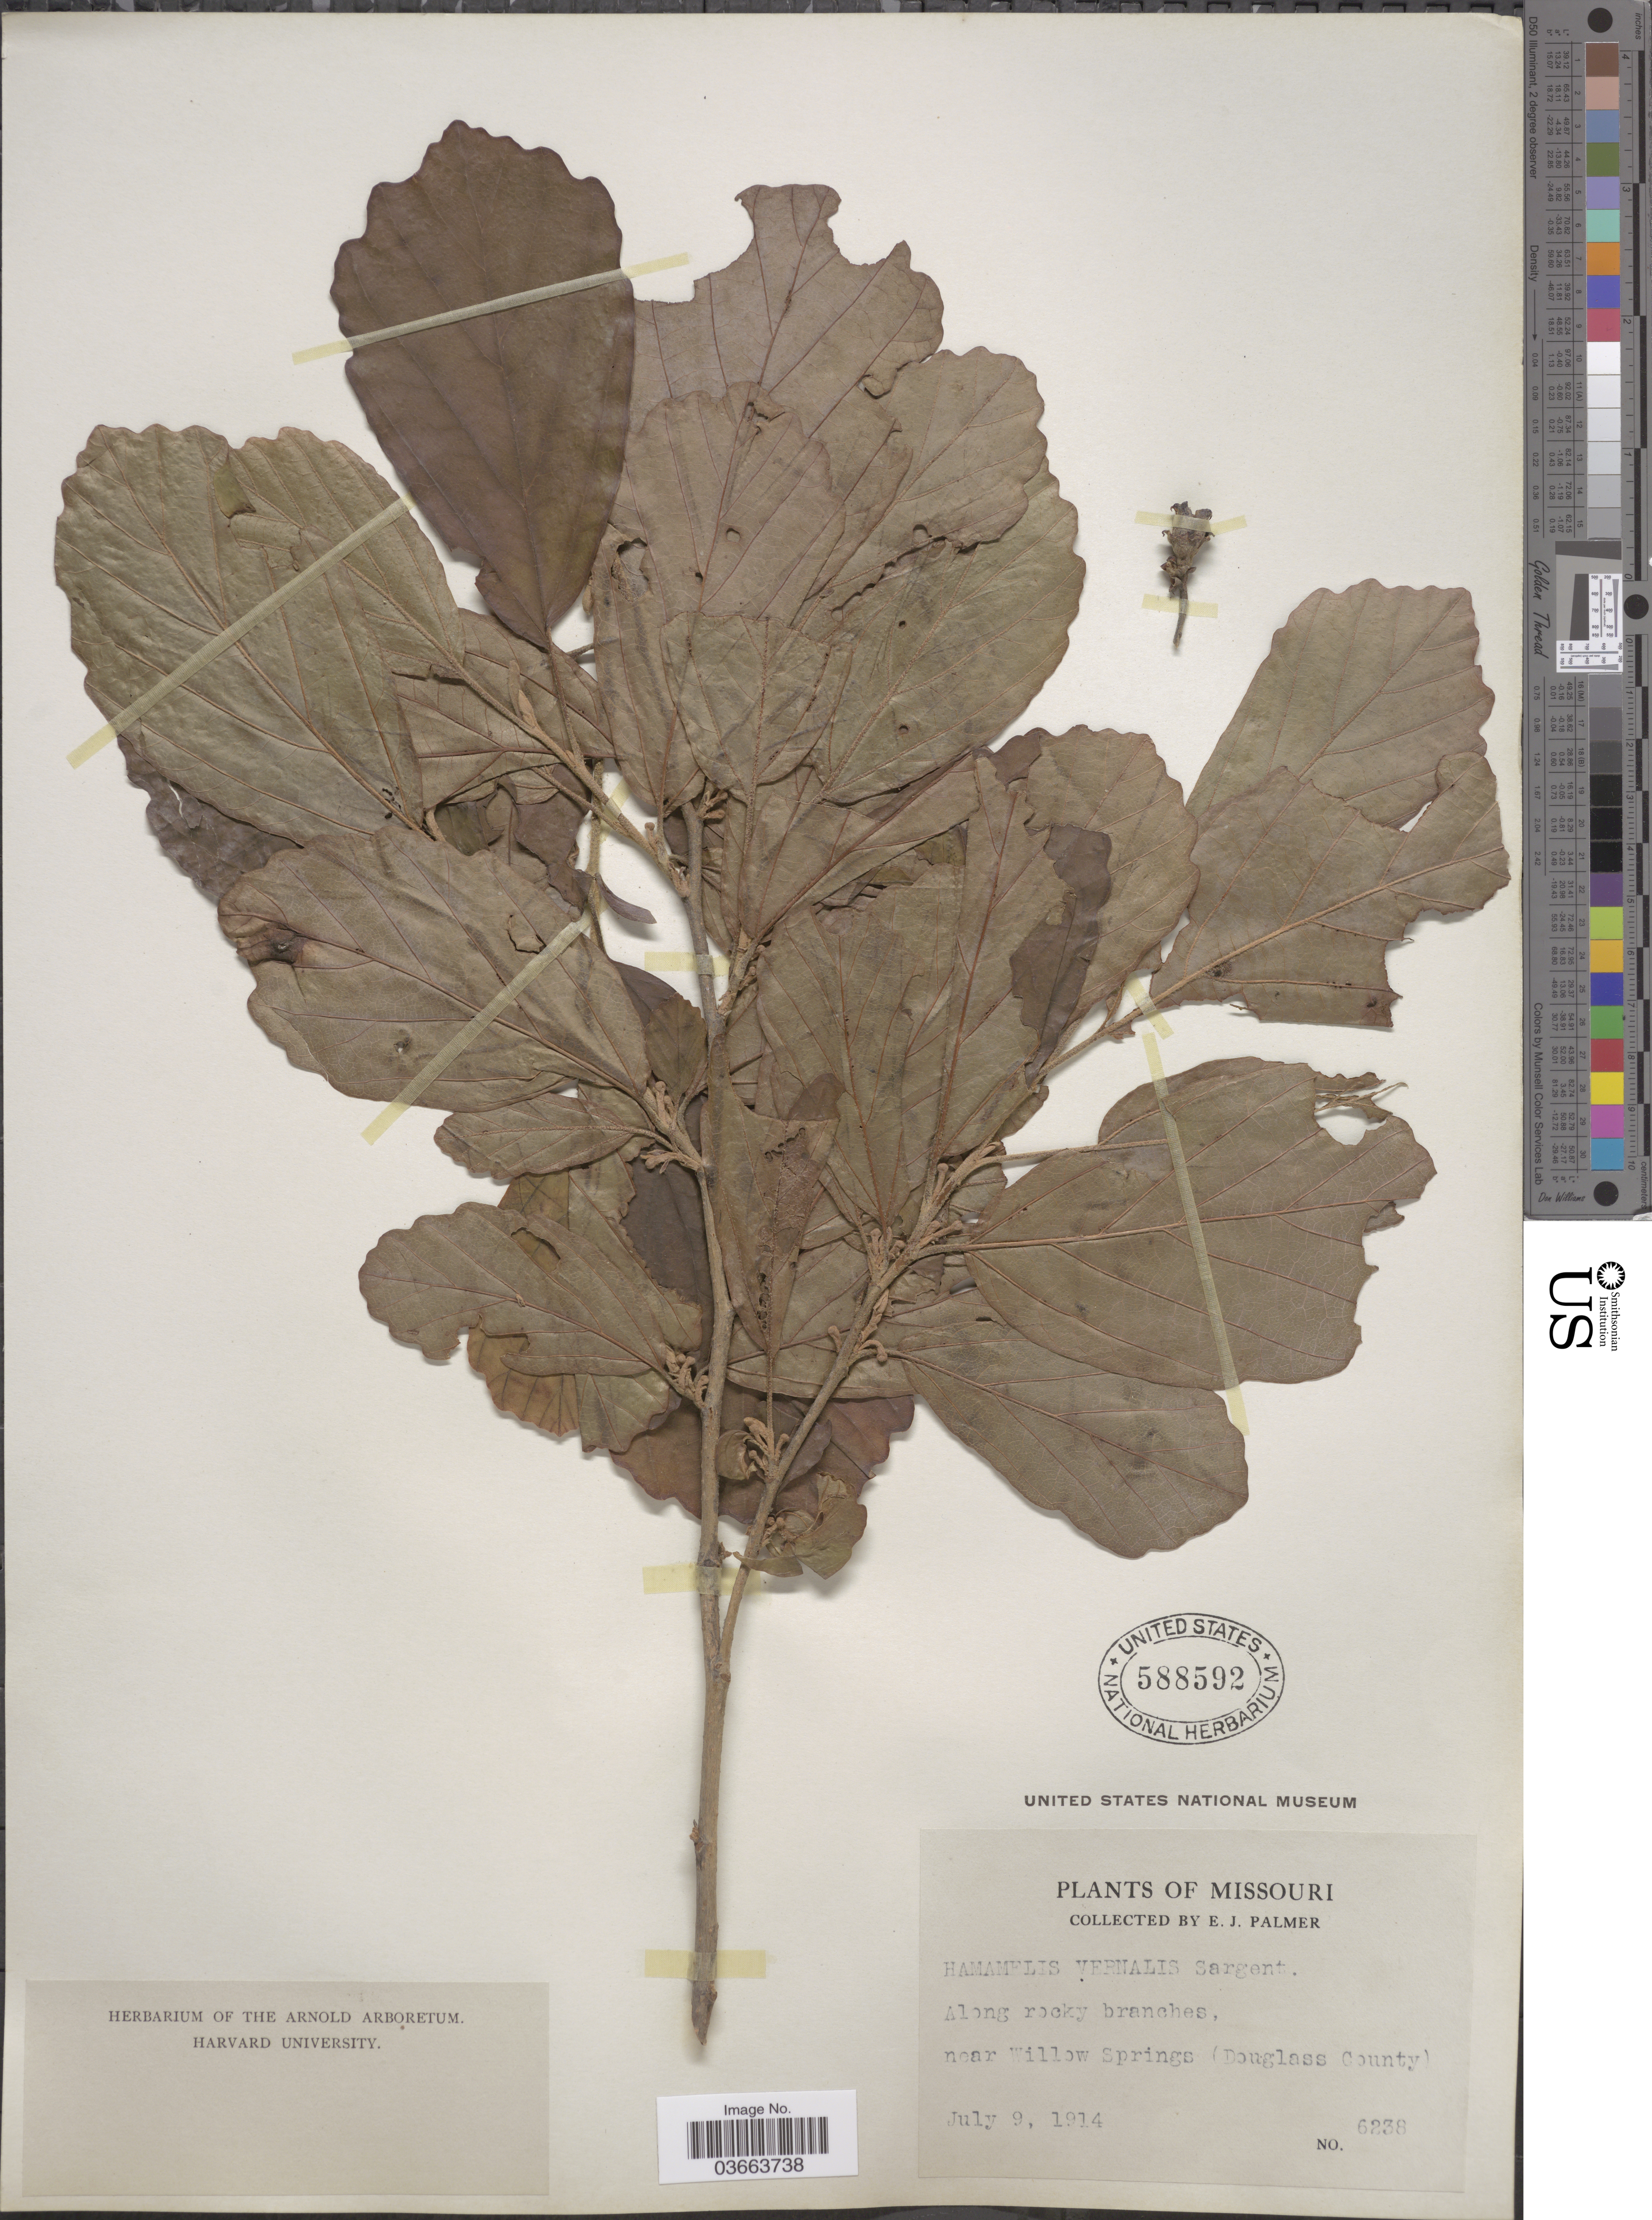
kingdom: Plantae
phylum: Tracheophyta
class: Magnoliopsida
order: Saxifragales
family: Hamamelidaceae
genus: Hamamelis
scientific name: Hamamelis vernalis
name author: Sarg.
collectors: E. J. Palmer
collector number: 6238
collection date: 1914-07-09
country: United States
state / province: Missouri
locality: Near Willow Springs (Douglass County).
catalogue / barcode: US 588592